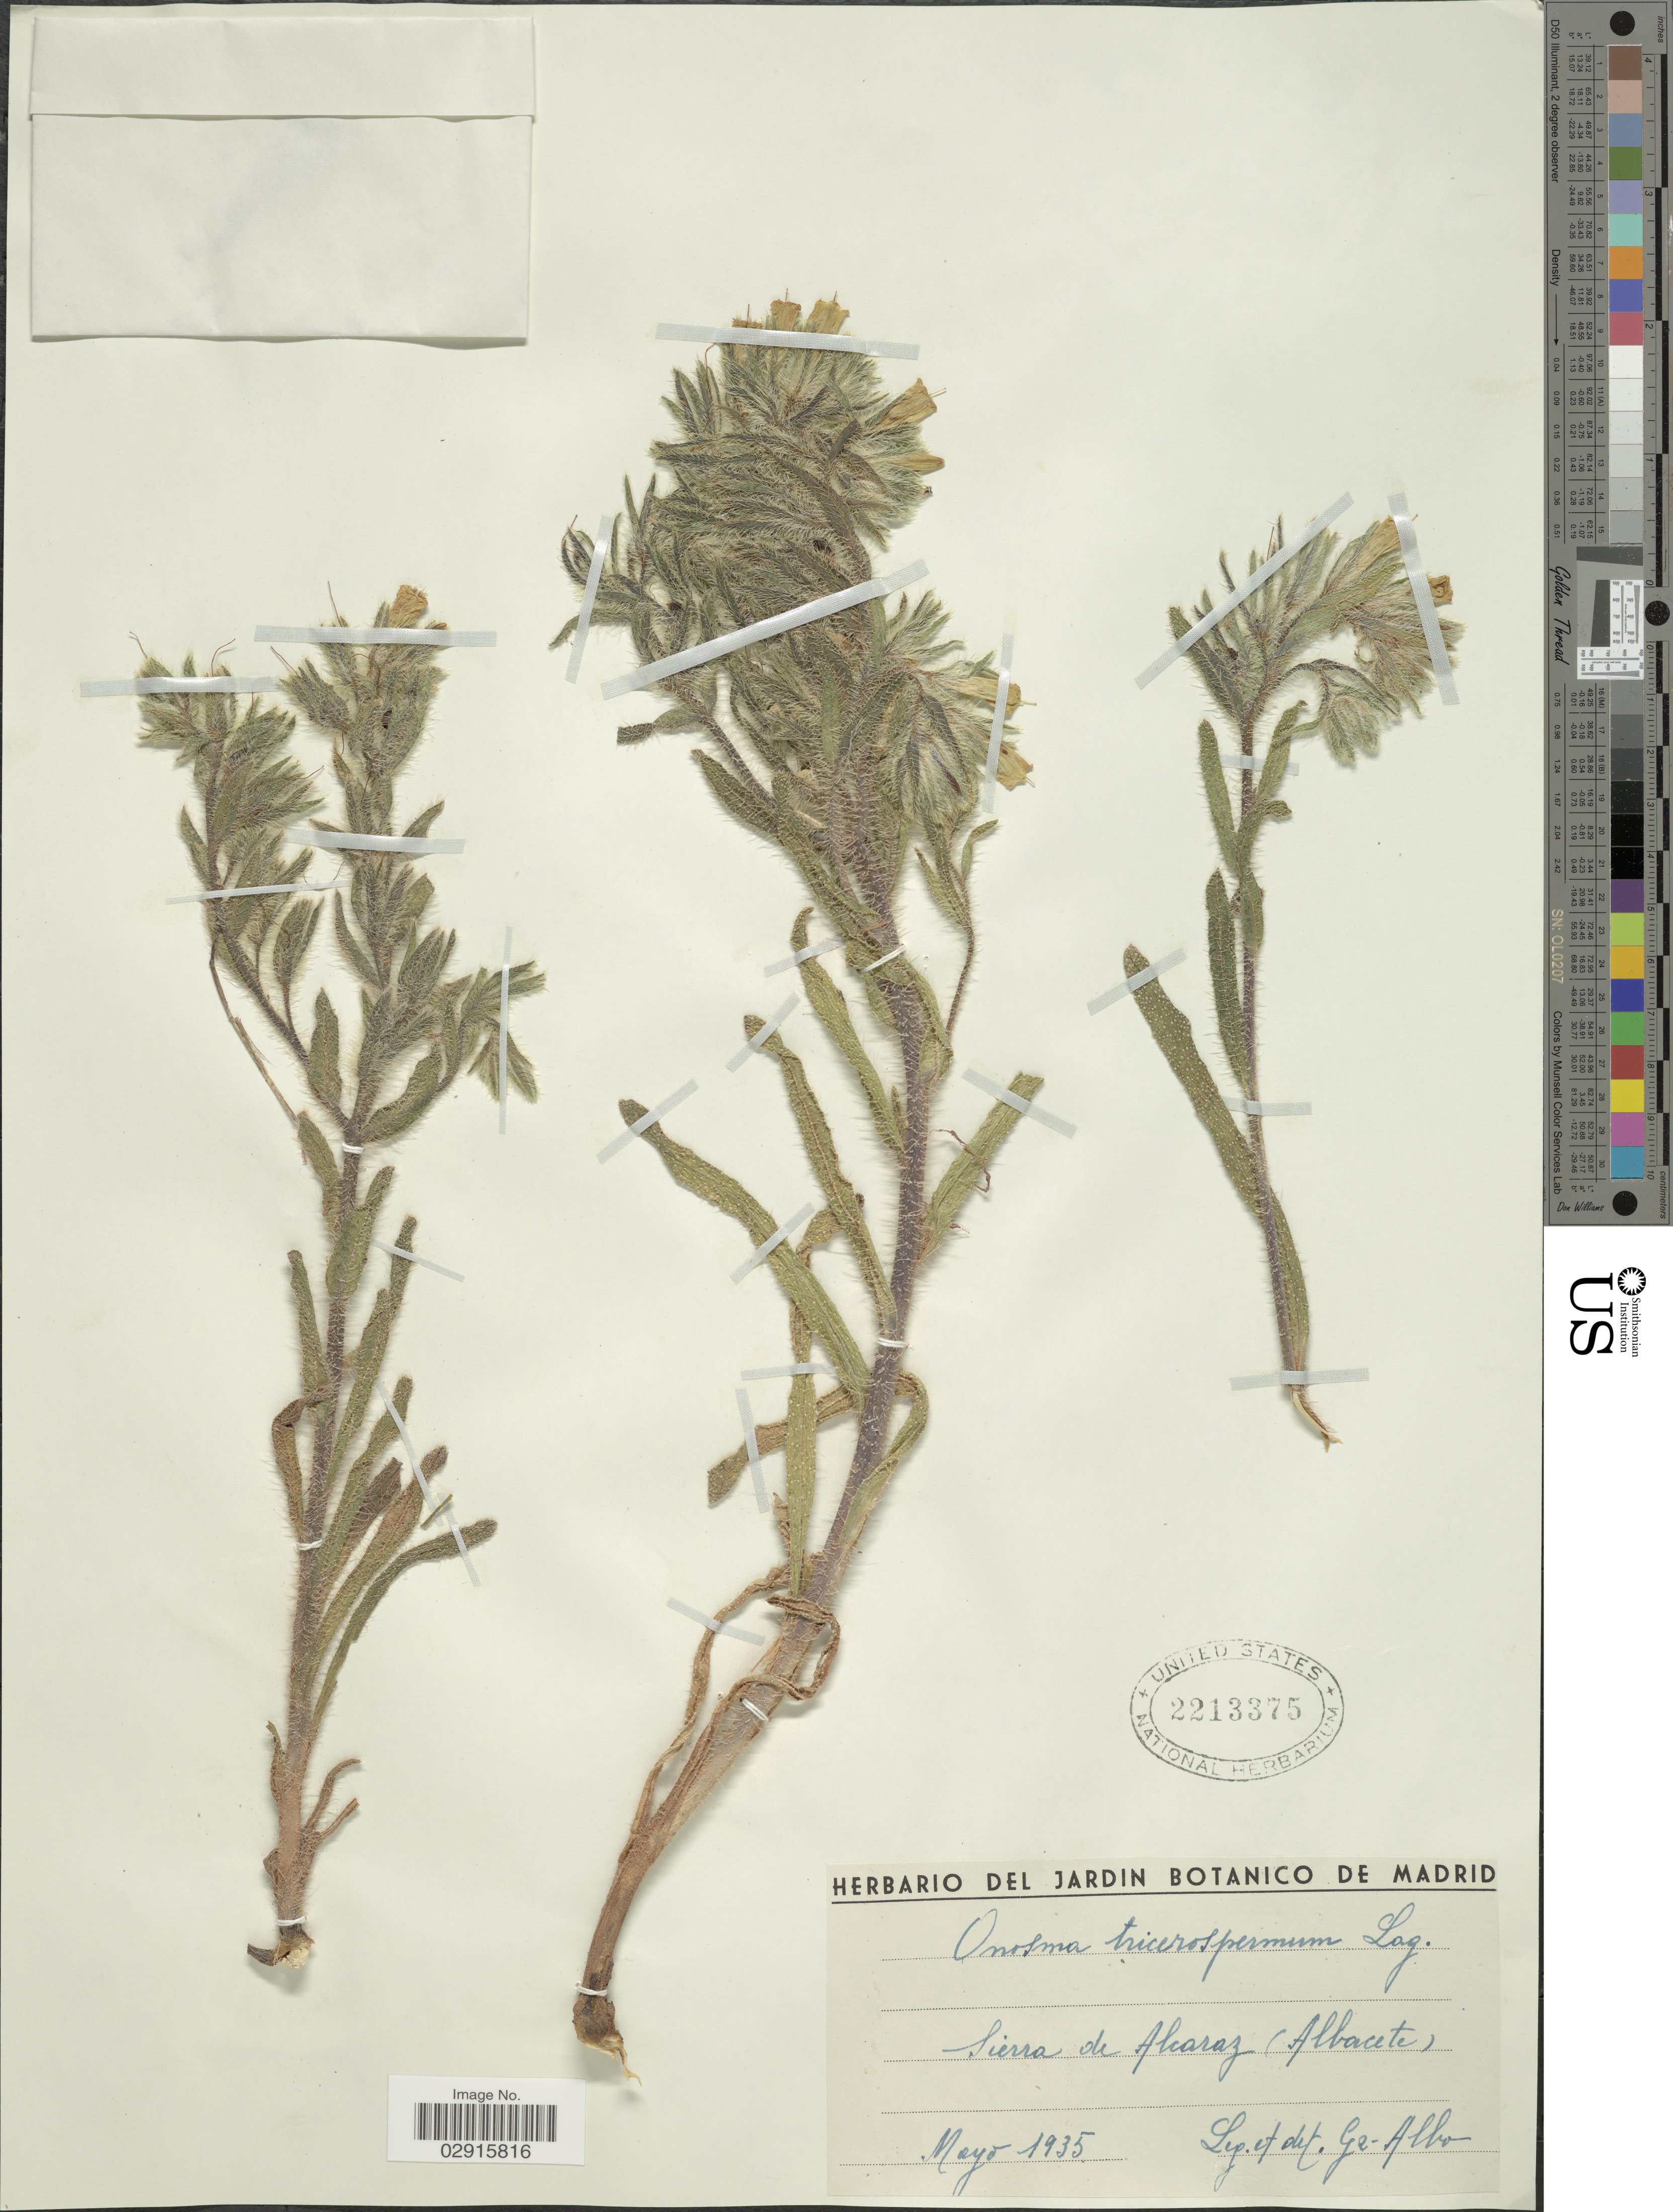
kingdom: Plantae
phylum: Tracheophyta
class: Magnoliopsida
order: Boraginales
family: Boraginaceae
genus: Onosma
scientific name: Onosma tricerosperma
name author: Lag.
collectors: Ge-Albo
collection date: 1935-05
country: Spain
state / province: Madrid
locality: Sierra de Alcaraz (Albacete).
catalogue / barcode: US 2213375